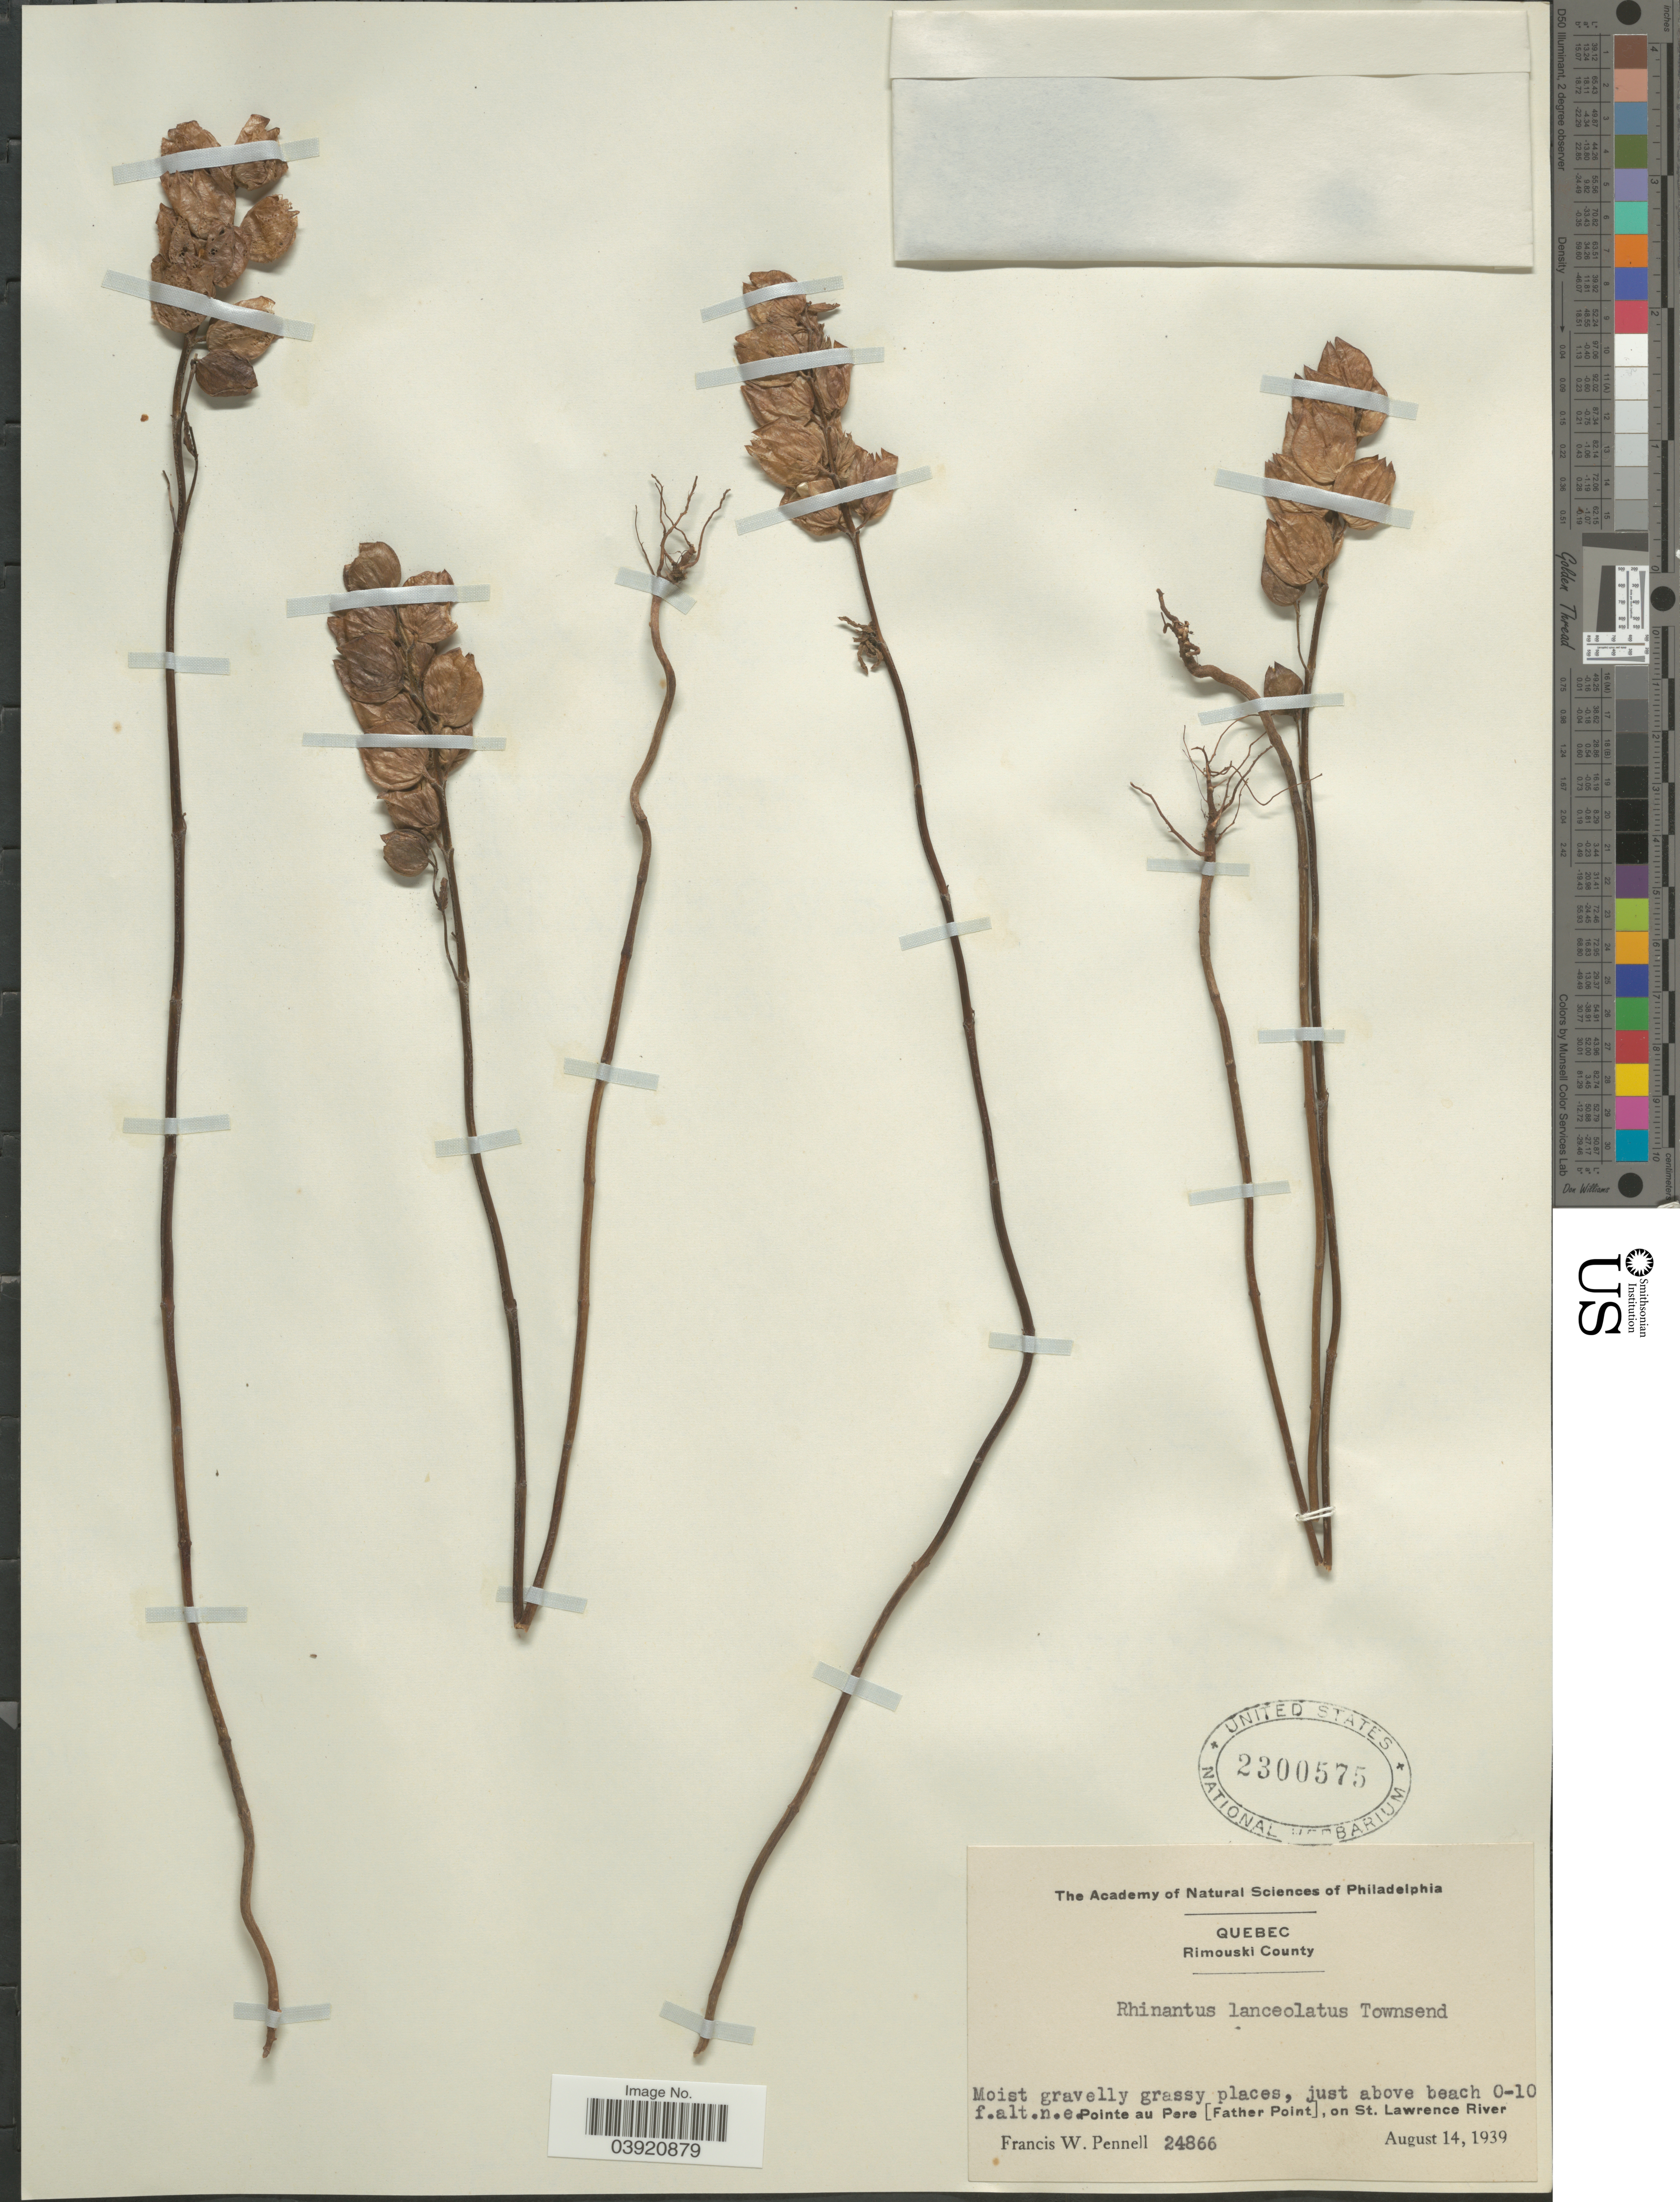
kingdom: Plantae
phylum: Tracheophyta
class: Magnoliopsida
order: Lamiales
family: Orobanchaceae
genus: Rhinanthus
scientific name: Rhinanthus sp.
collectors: F. W. Pennell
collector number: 24866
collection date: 1939-08-14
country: Canada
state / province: Quebec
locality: Rimouski County. Moist gravelly grassy places, just above beach n.e. Pointe au Pere [Father Point], on St. Lawrence River.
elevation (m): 0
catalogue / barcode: US 2300575